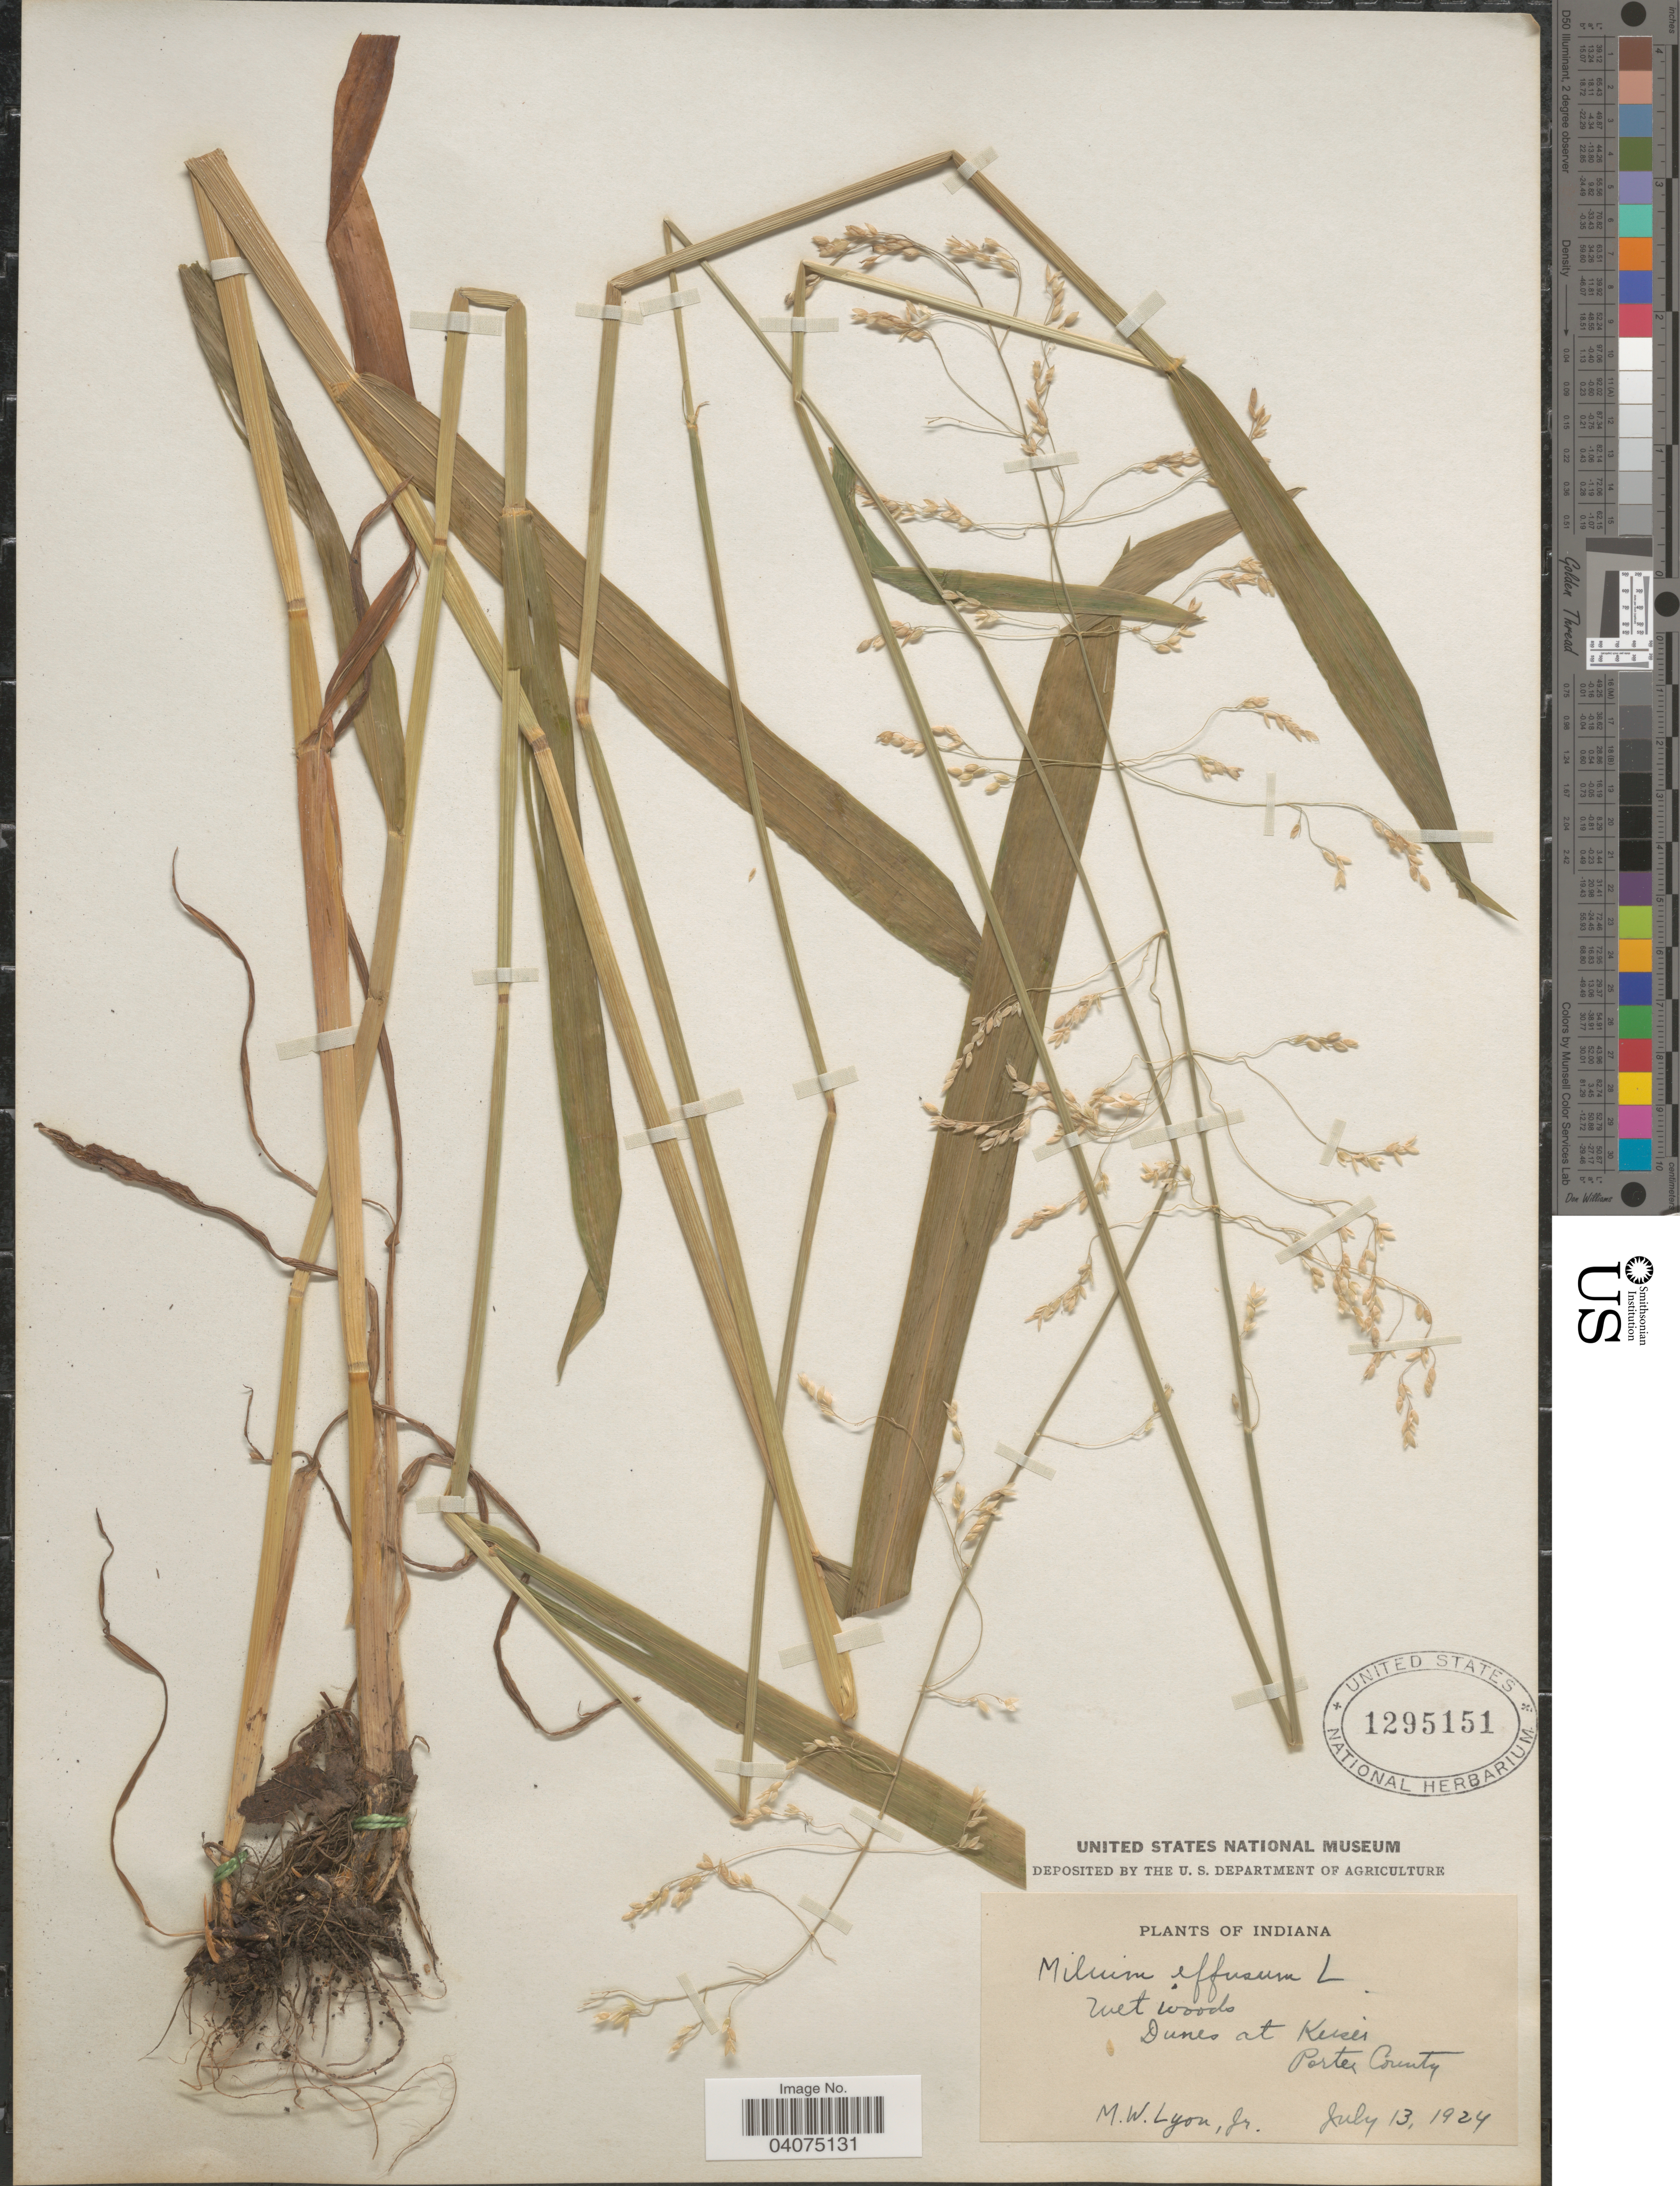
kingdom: Plantae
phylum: Tracheophyta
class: Liliopsida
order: Poales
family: Poaceae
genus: Milium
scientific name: Milium effusum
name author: L.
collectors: M. Lyon Jr.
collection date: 1924-07-13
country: United States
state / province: Indiana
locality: Wet woods. Dunes at Keiser Porter County.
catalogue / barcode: US 1295151